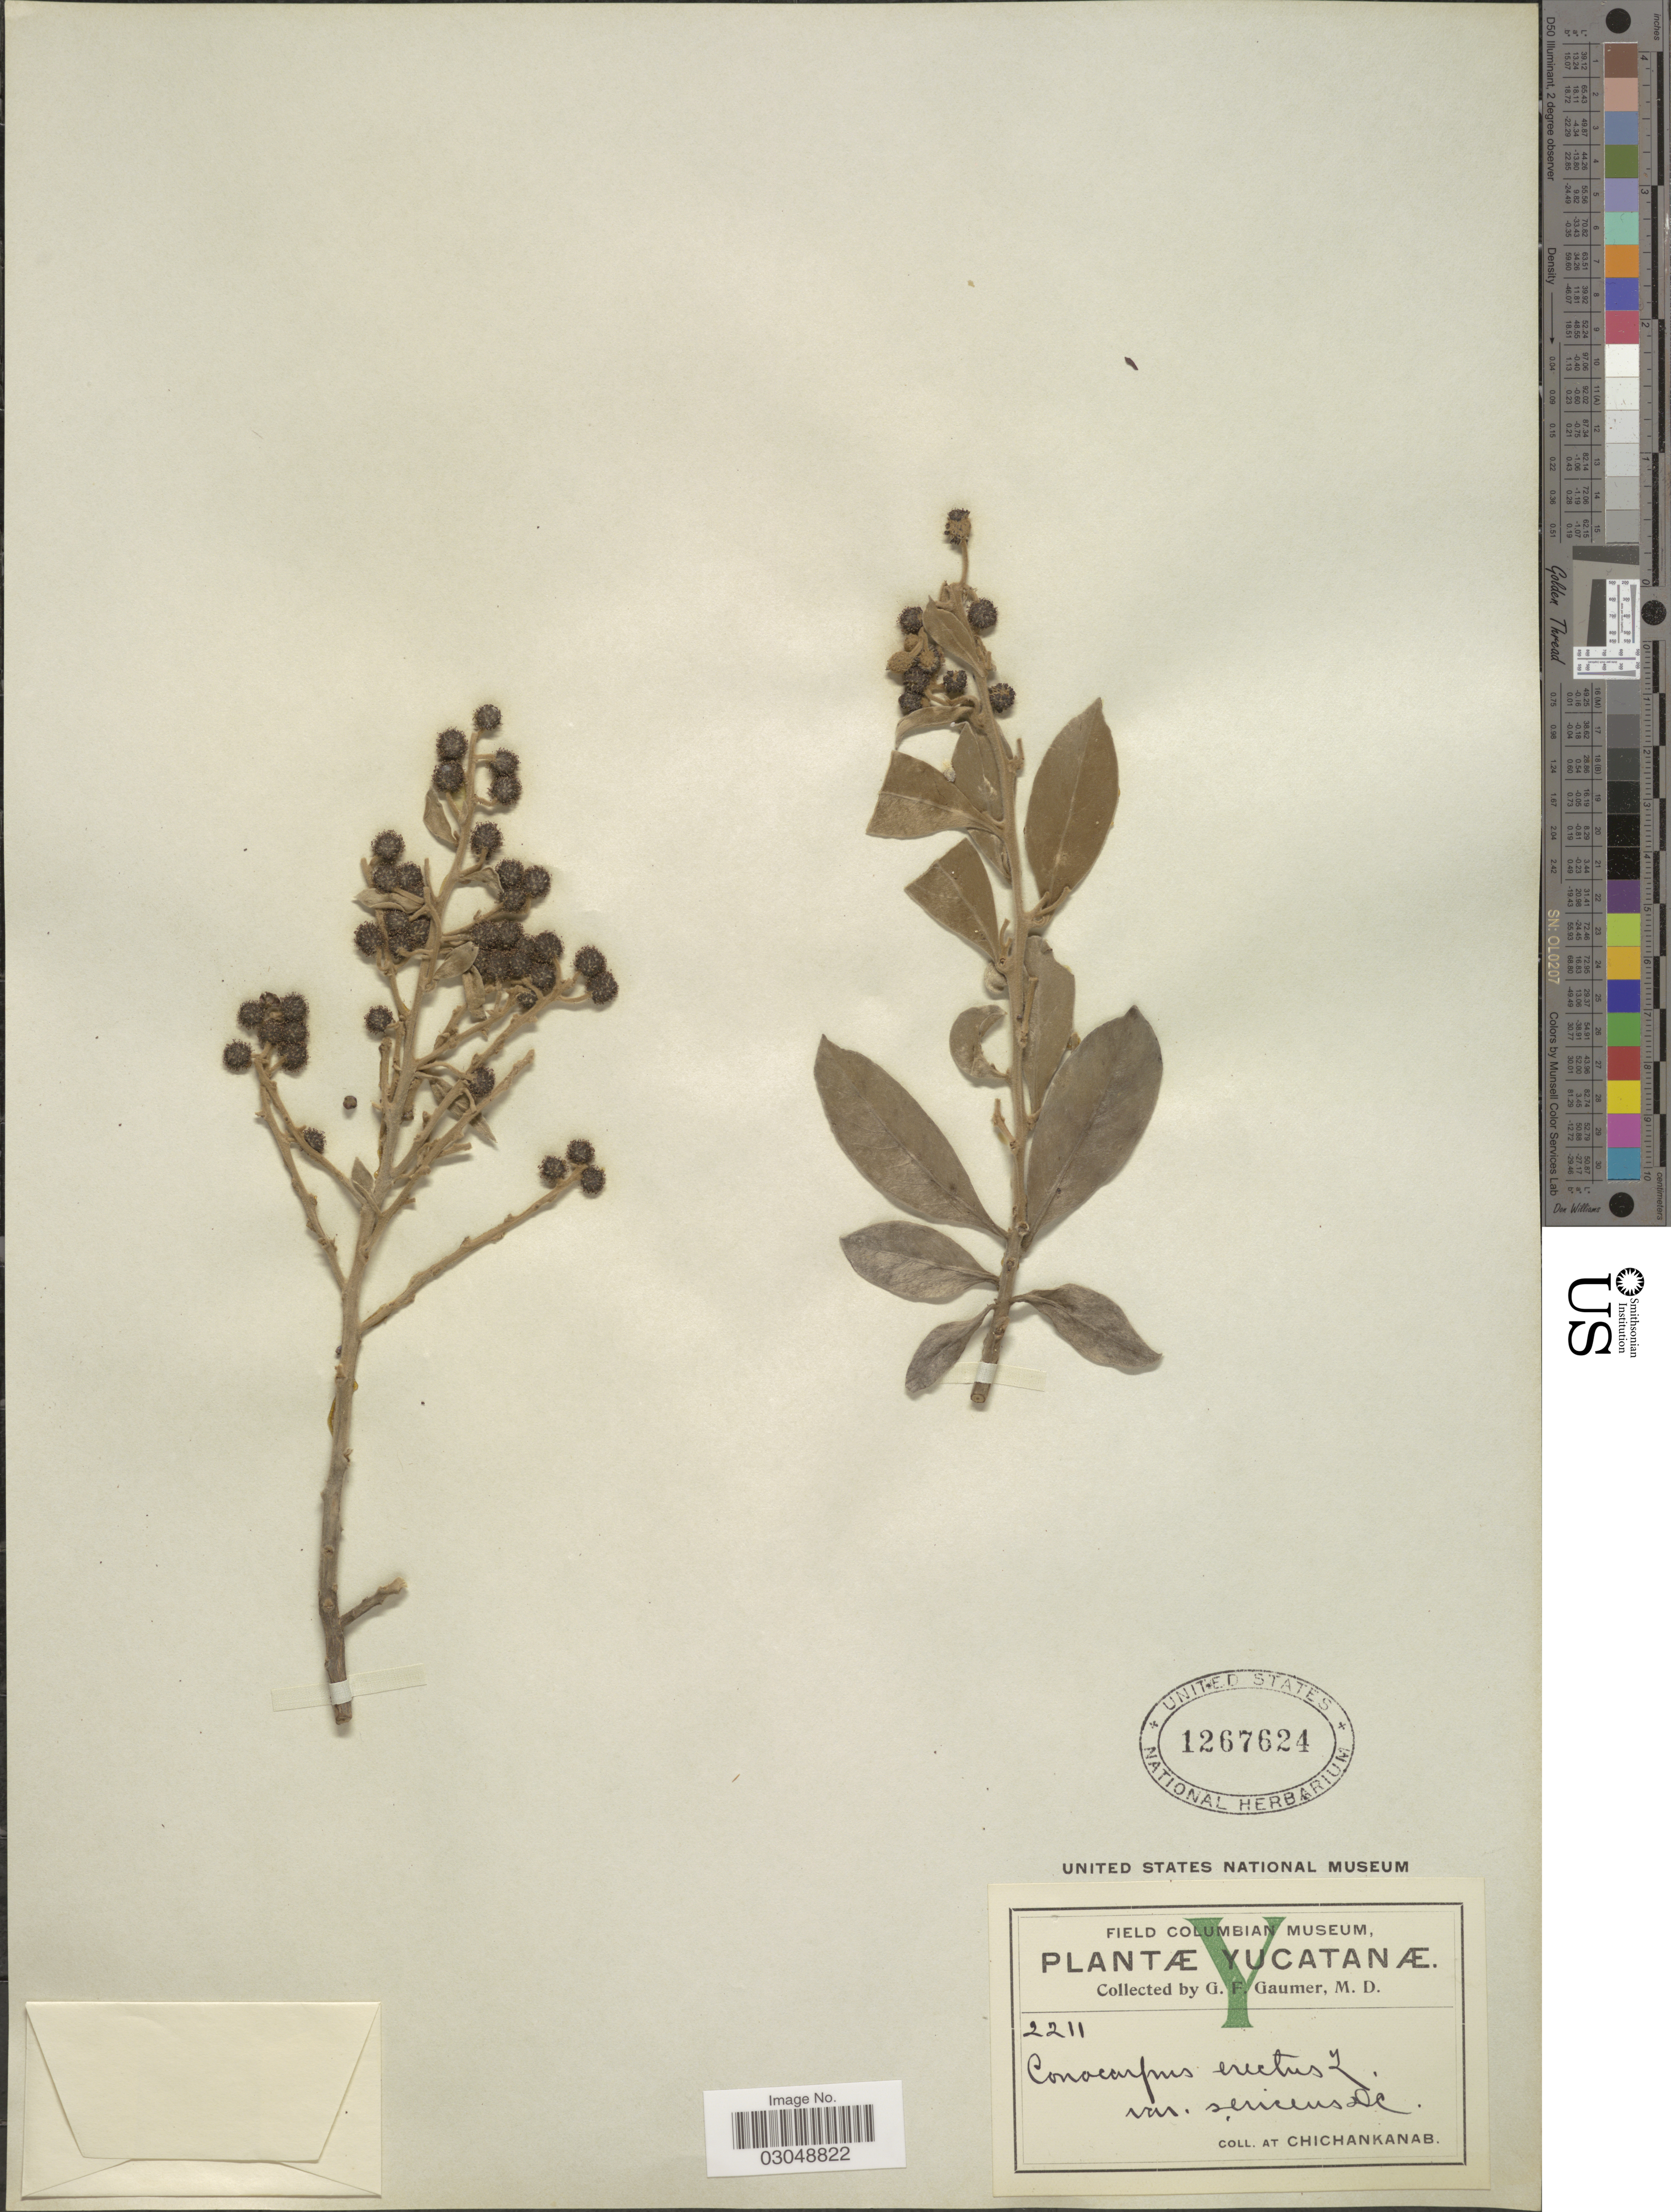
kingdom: Plantae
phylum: Tracheophyta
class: Magnoliopsida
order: Myrtales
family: Combretaceae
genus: Conocarpus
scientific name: Conocarpus erectus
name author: L.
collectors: G. F. Gaumer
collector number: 2211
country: Mexico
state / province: Yucatán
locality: Yucatanæ. At Chichankanab.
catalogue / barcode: US 1267624